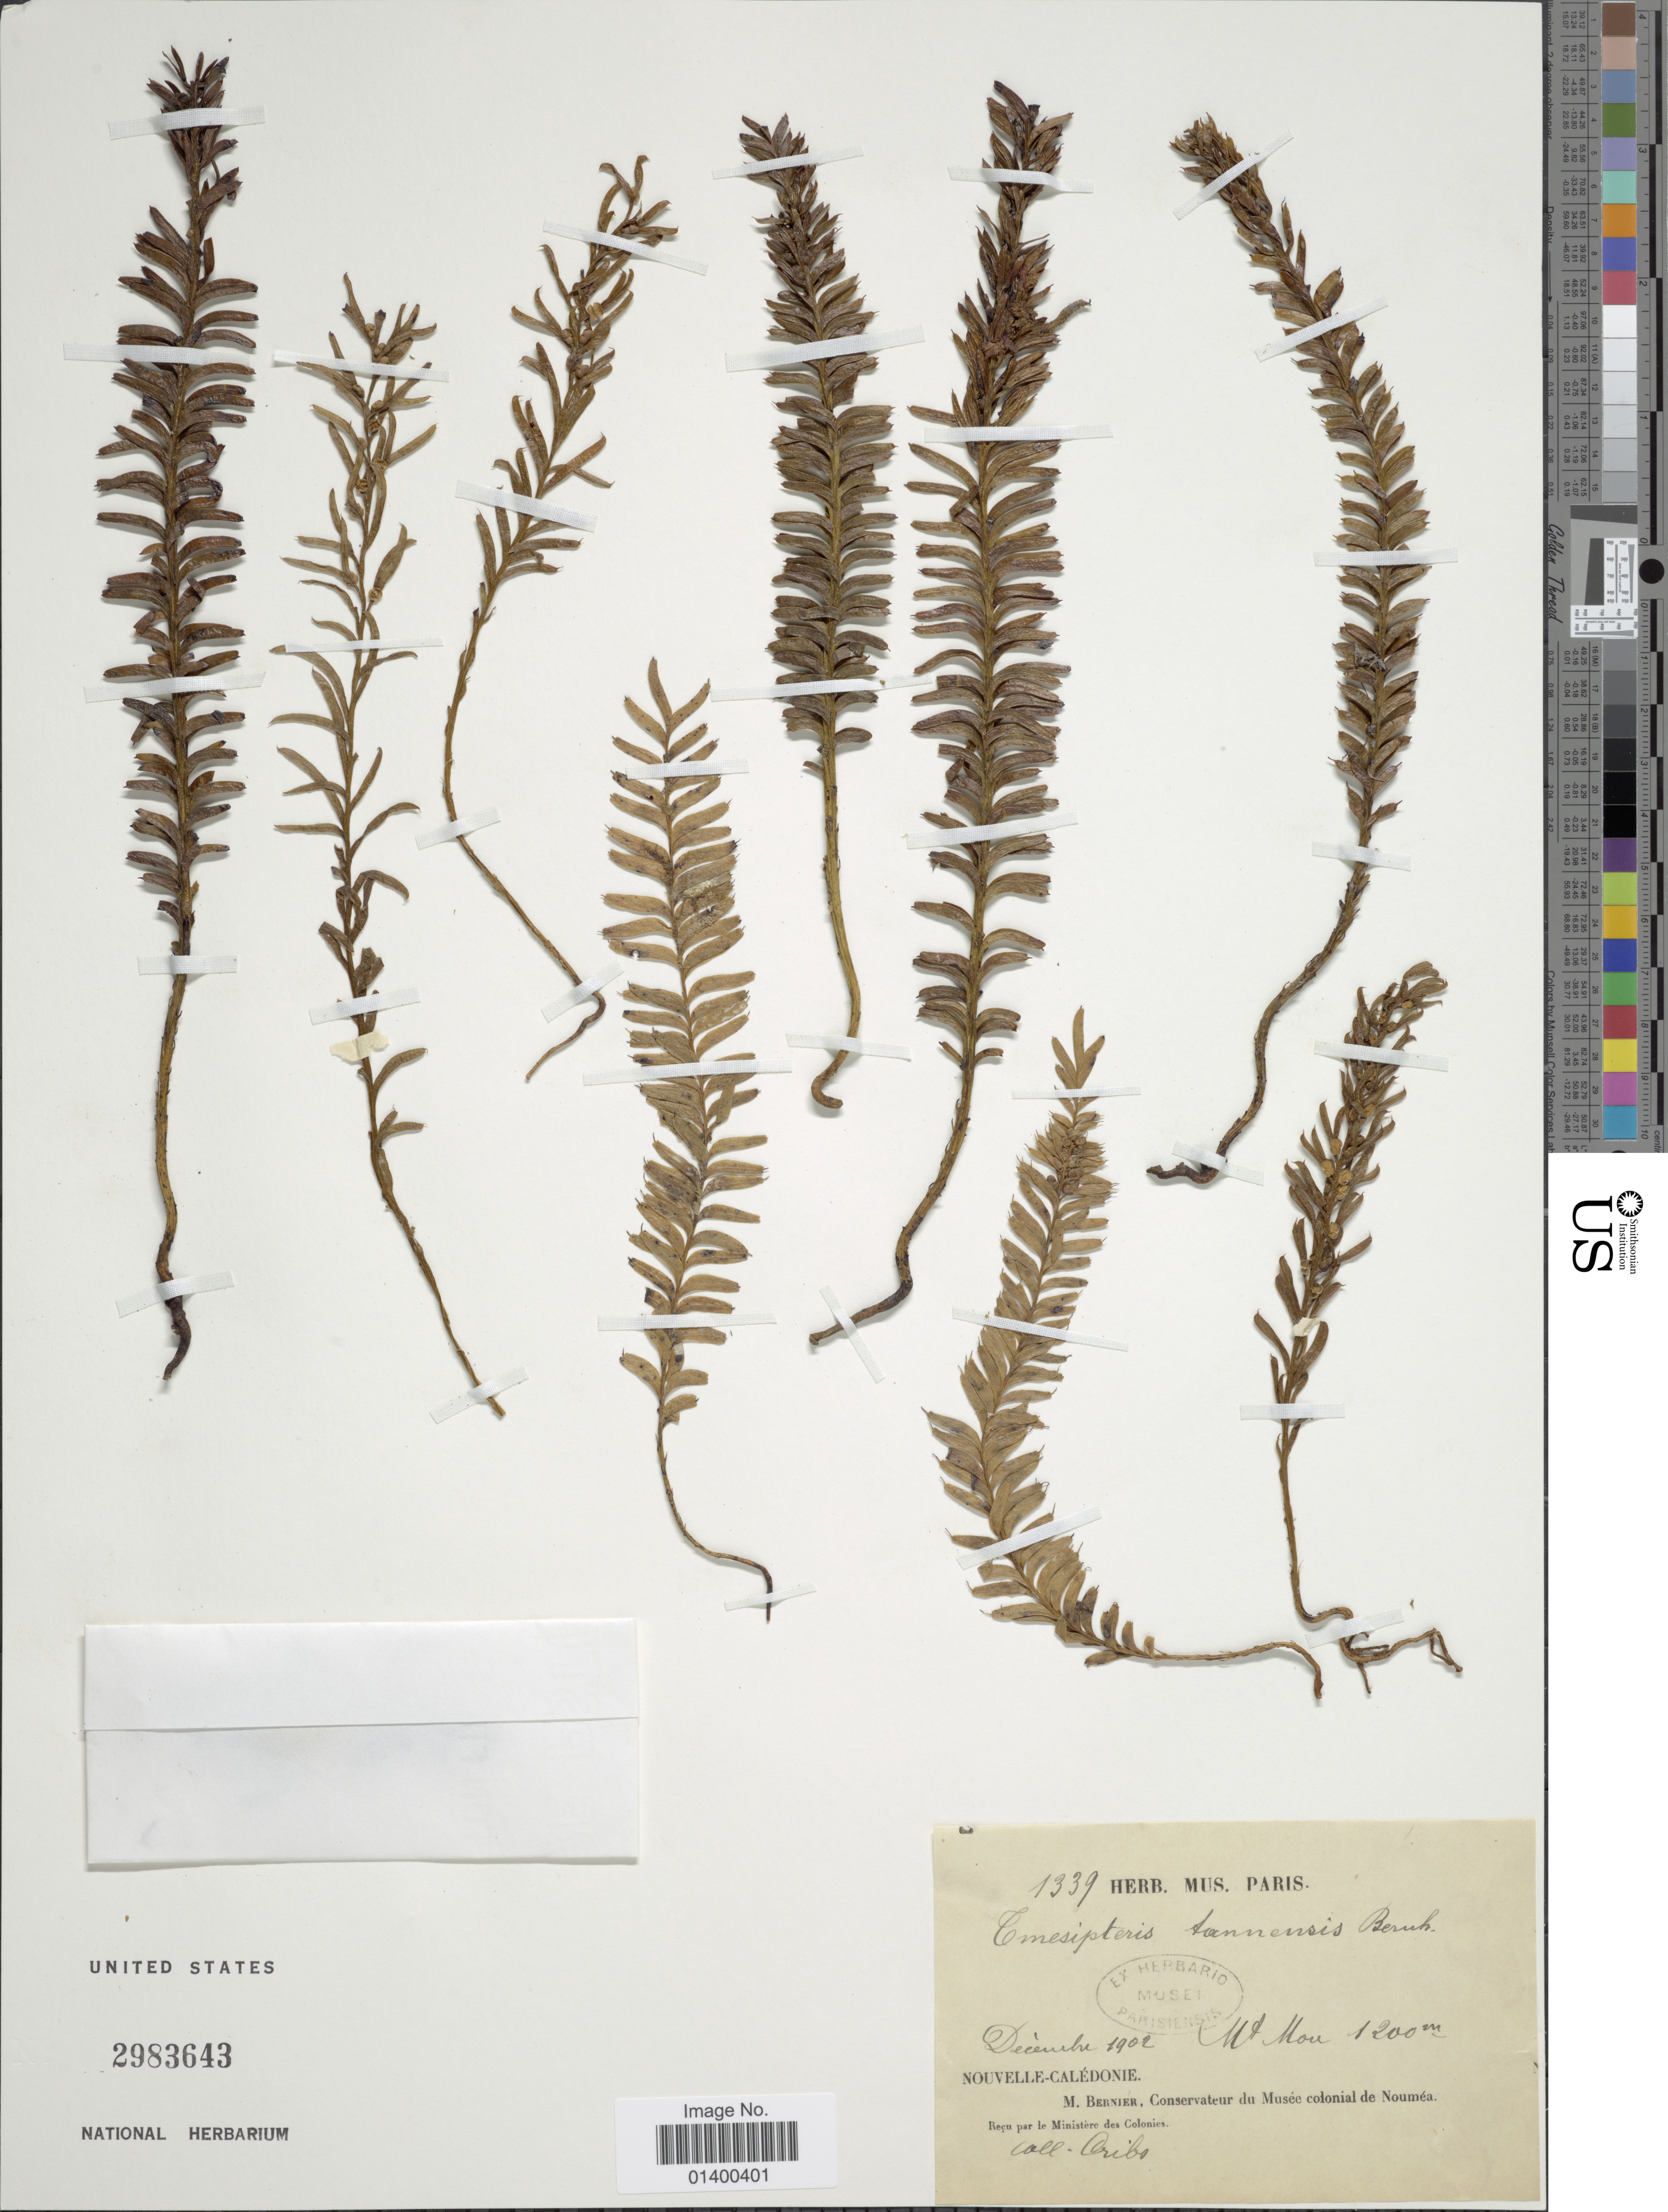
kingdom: Plantae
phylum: Tracheophyta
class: Polypodiopsida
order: Psilotales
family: Psilotaceae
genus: Tmesipteris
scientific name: Tmesipteris tannensis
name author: (Spreng.) Bernh.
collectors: -. Bernier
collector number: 1339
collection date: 1902-12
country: New Caledonia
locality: Mt. Mou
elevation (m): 1200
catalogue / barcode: US 2983643